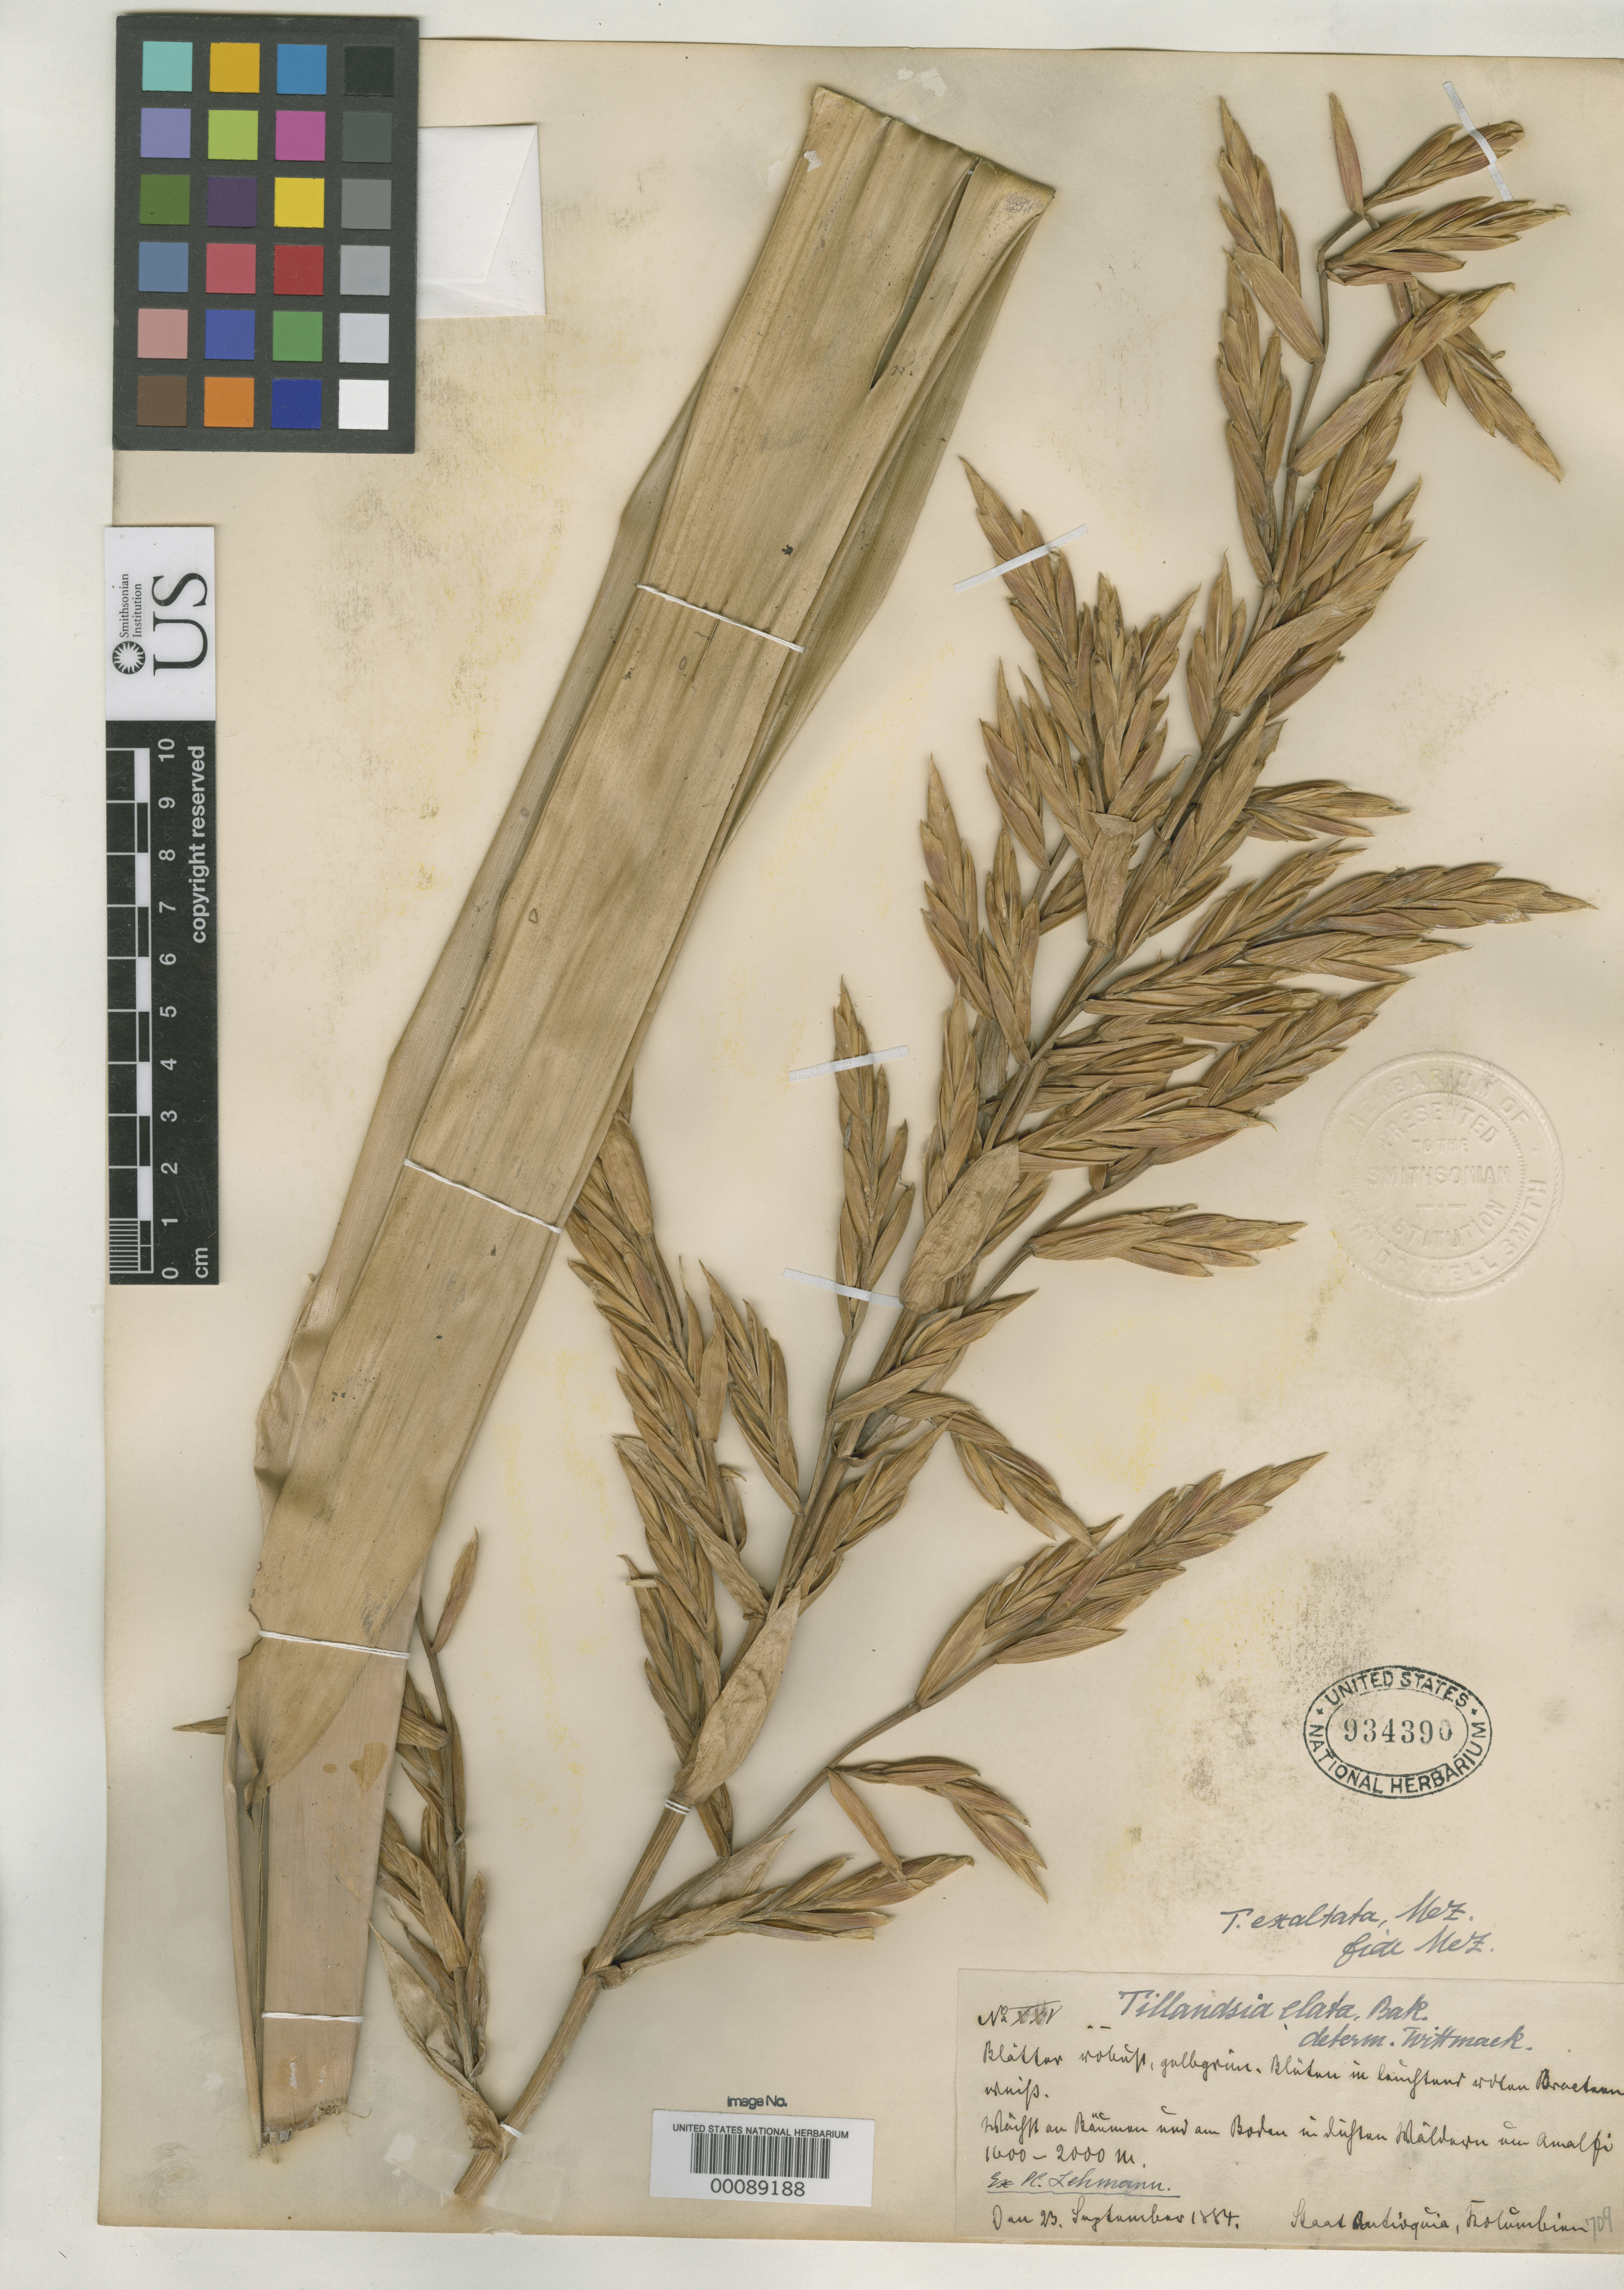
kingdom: Plantae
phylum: Tracheophyta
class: Liliopsida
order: Poales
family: Bromeliaceae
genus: Tillandsia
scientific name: Tillandsia exaltata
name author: Mez in A. DC.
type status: Isotype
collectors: F. C. Lehmann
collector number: XXV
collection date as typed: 23 Sep 1884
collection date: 1884-09-23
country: Colombia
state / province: Antioquia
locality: Near Amalfi.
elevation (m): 1600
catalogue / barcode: US 934390